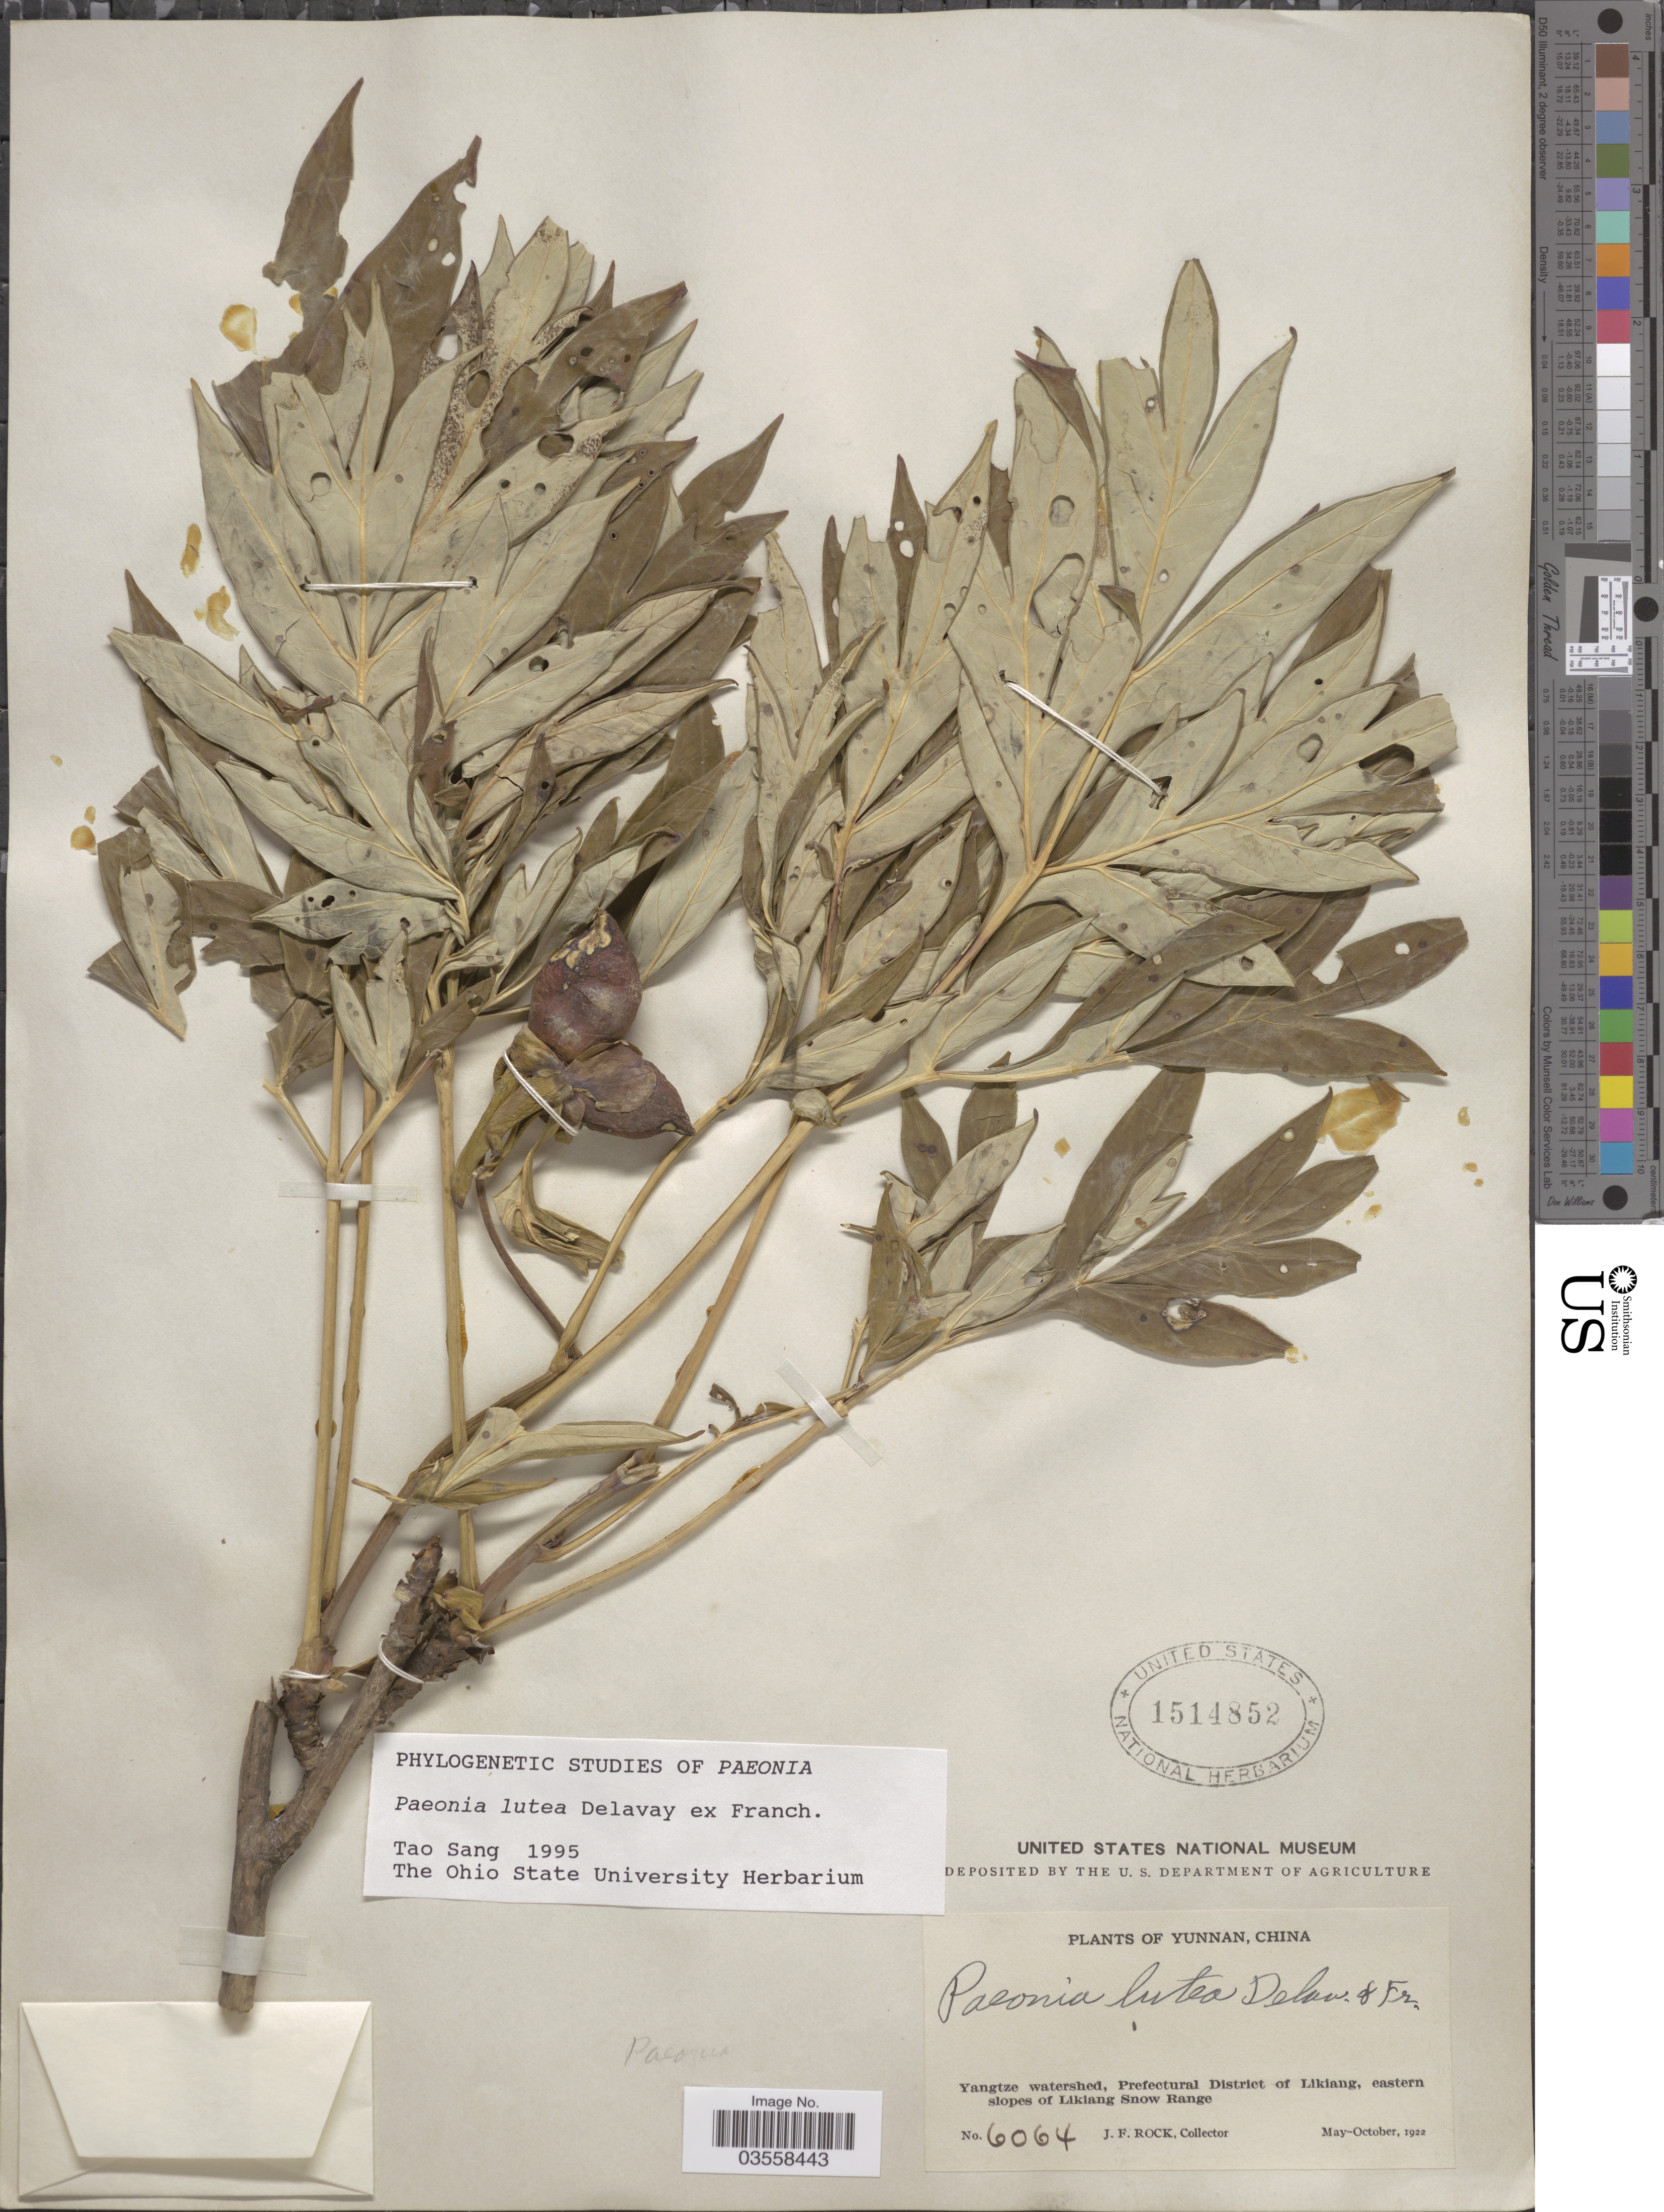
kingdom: Plantae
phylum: Tracheophyta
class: Magnoliopsida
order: Saxifragales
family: Paeoniaceae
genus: Paeonia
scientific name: Paeonia delavayi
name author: Franch.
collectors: J. Rock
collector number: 6064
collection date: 1922-05/1922-10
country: China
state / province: Yunnan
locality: Yangtze watershed, Prefectural District of Likiang, eastern slopes of Likiang Snow Range.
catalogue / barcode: US 1514852